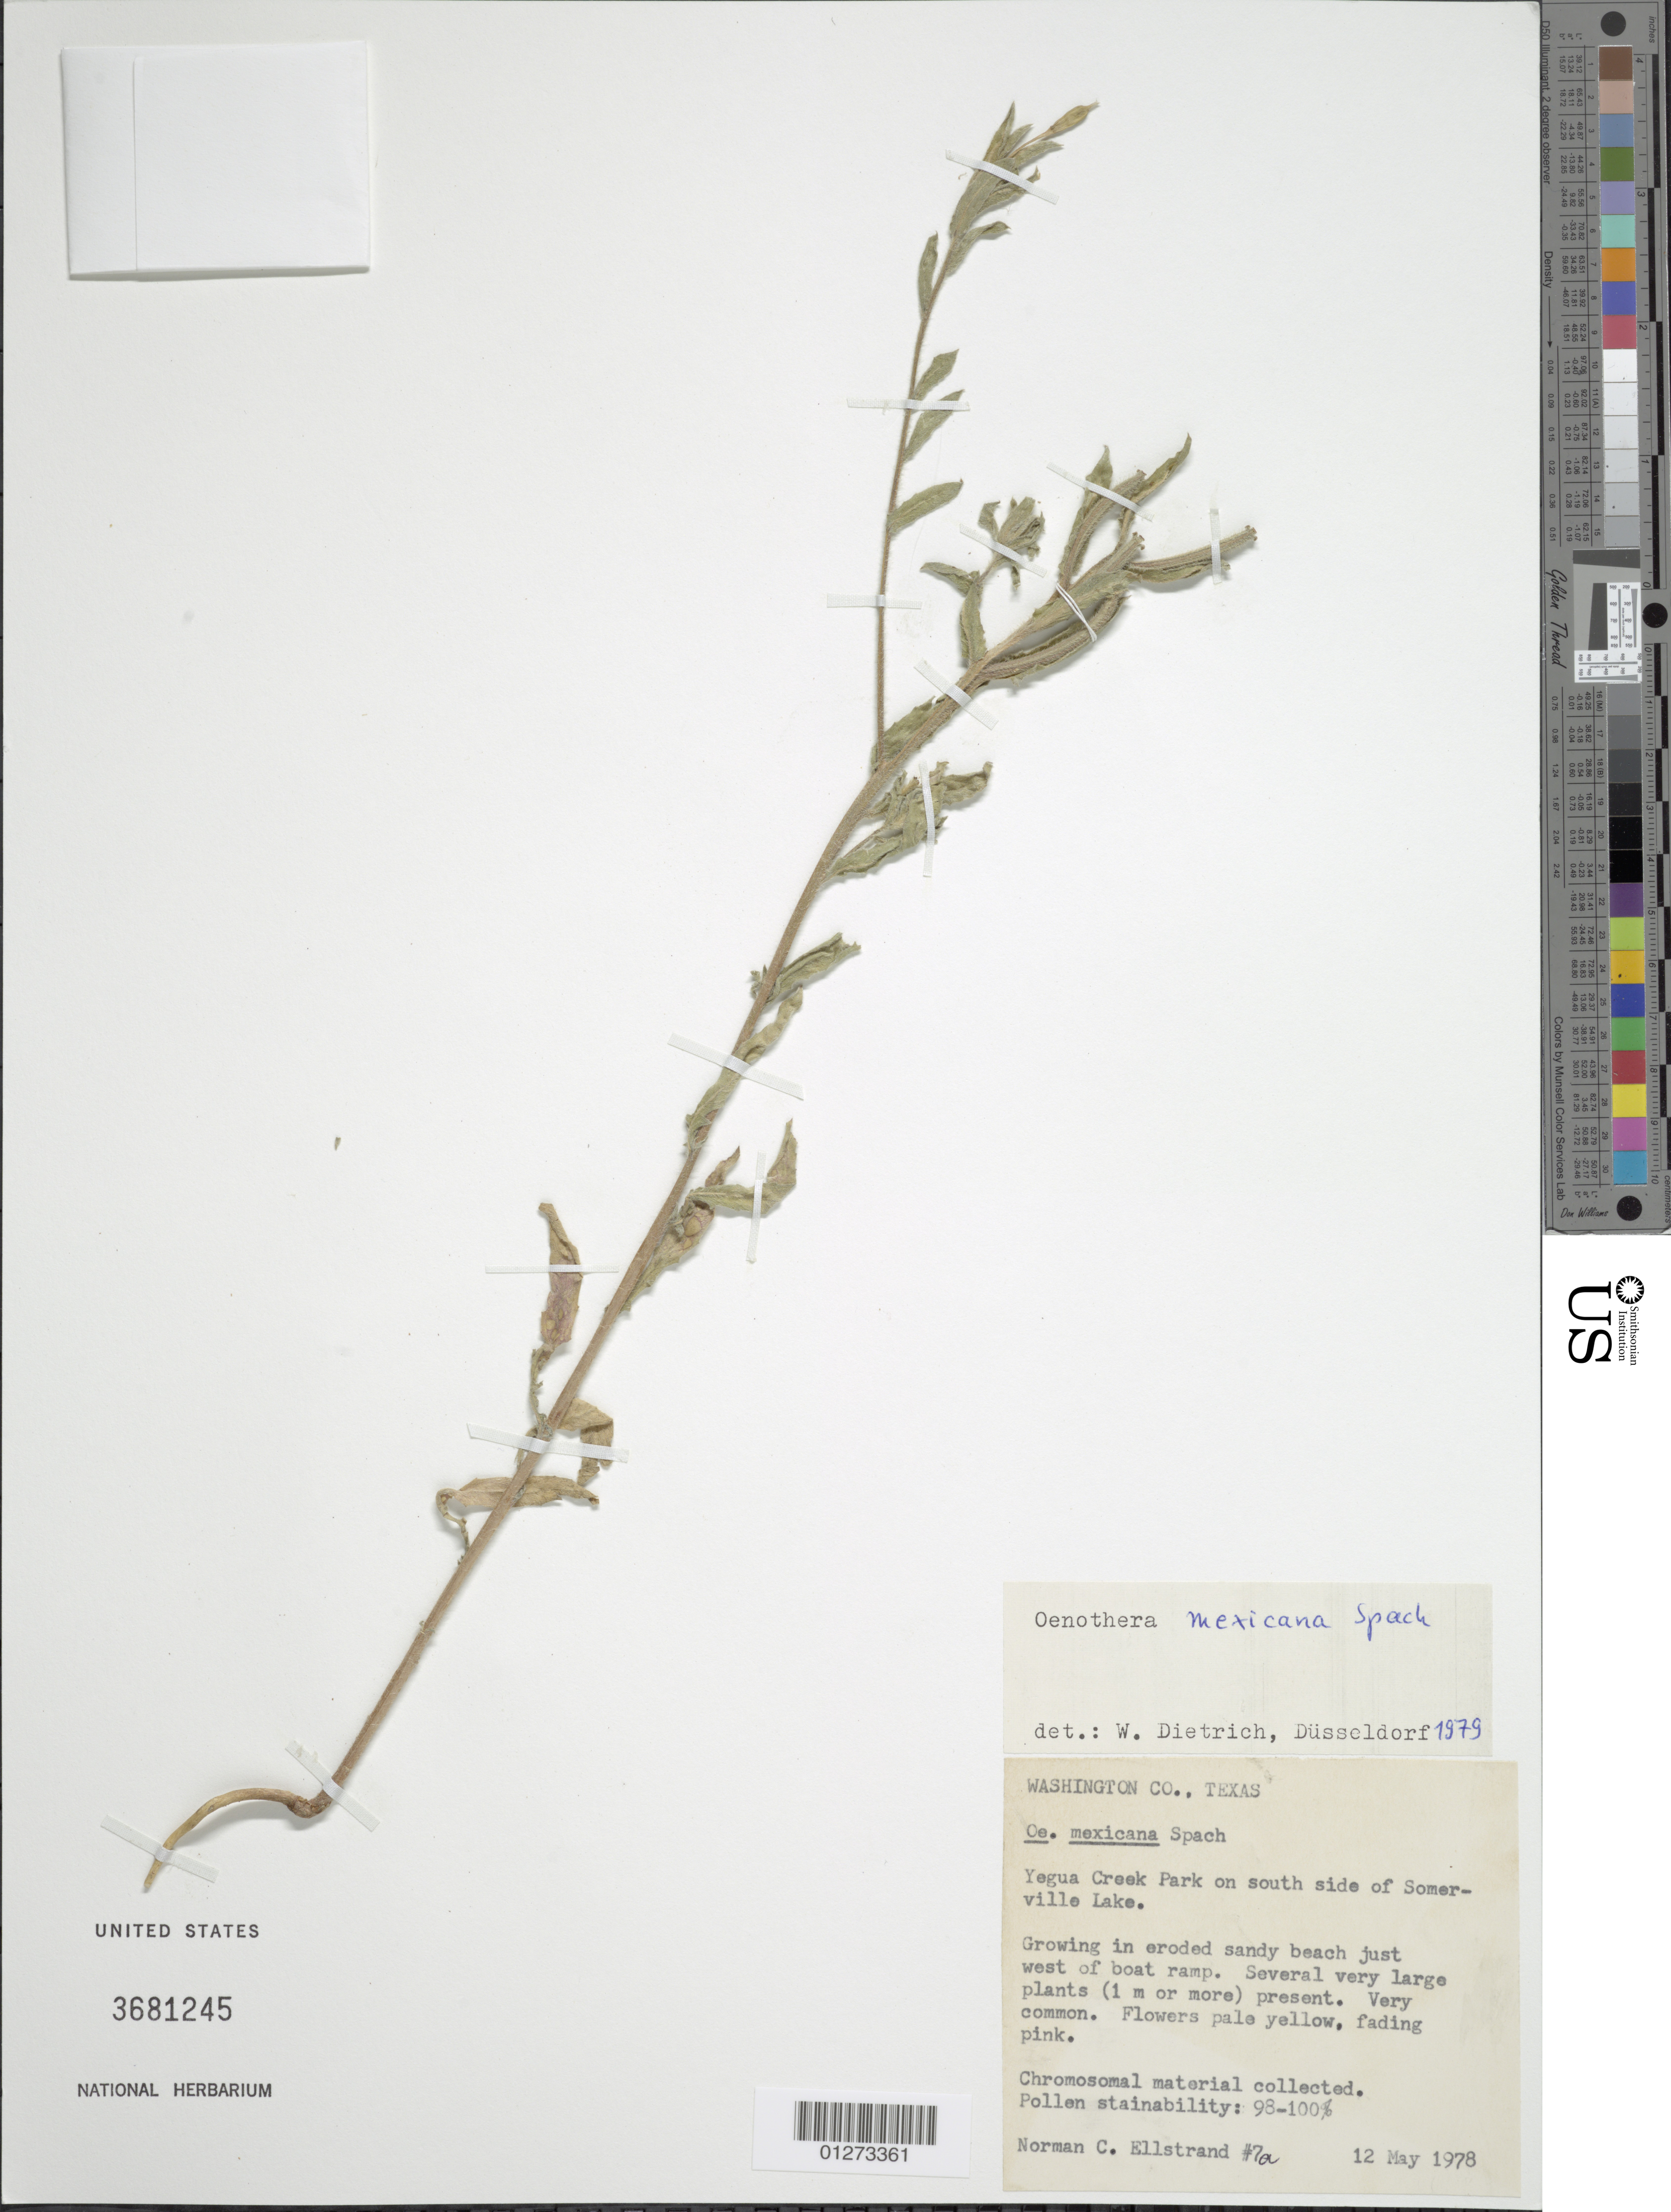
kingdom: Plantae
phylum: Tracheophyta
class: Magnoliopsida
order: Myrtales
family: Onagraceae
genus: Oenothera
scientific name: Oenothera mexicana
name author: Spach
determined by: Dietrich, W.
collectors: N. Ellstrand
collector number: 7a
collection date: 1978-05-12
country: United States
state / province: Texas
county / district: Washington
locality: Yegua Creek Park on south side of Somerville Lake, on sandy beach just west of boat ramp.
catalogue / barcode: US 3681245